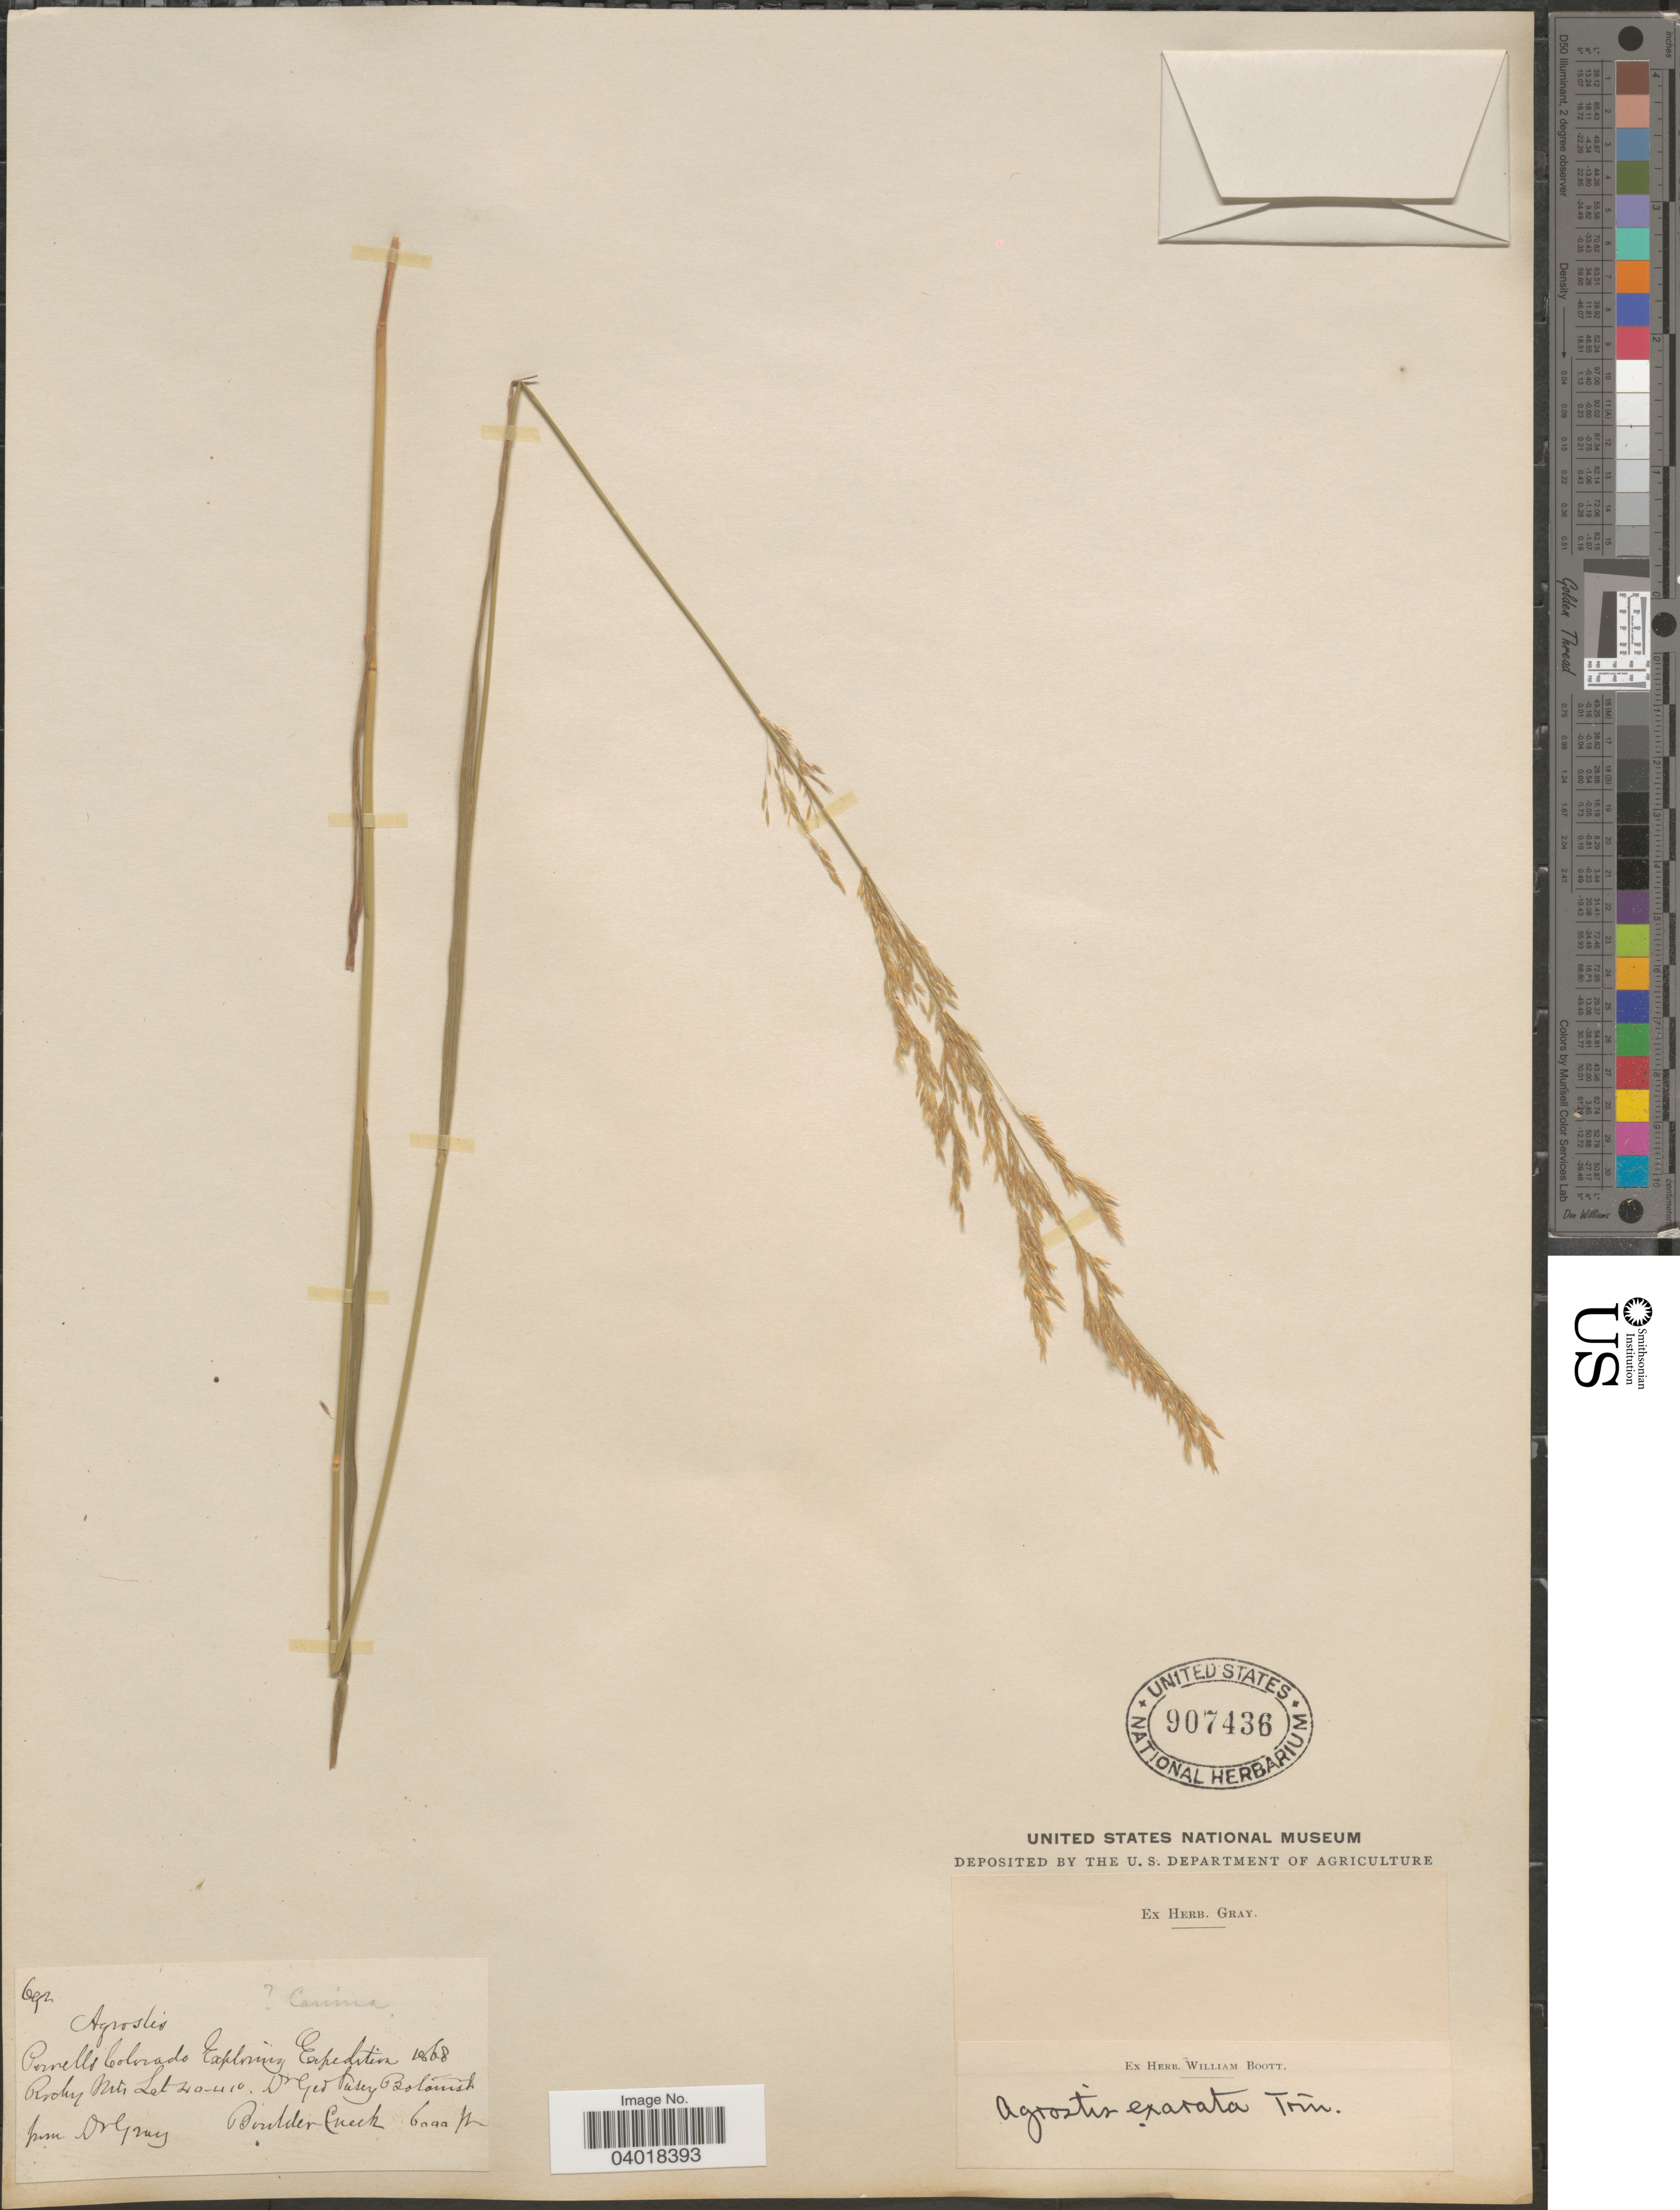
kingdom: Plantae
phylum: Tracheophyta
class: Liliopsida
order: Poales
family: Poaceae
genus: Agrostis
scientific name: Agrostis exarata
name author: Trin.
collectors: G. R. Vasey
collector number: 692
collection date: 1868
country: United States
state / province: Colorado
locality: Rocky Mts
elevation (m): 1829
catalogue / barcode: US 907436